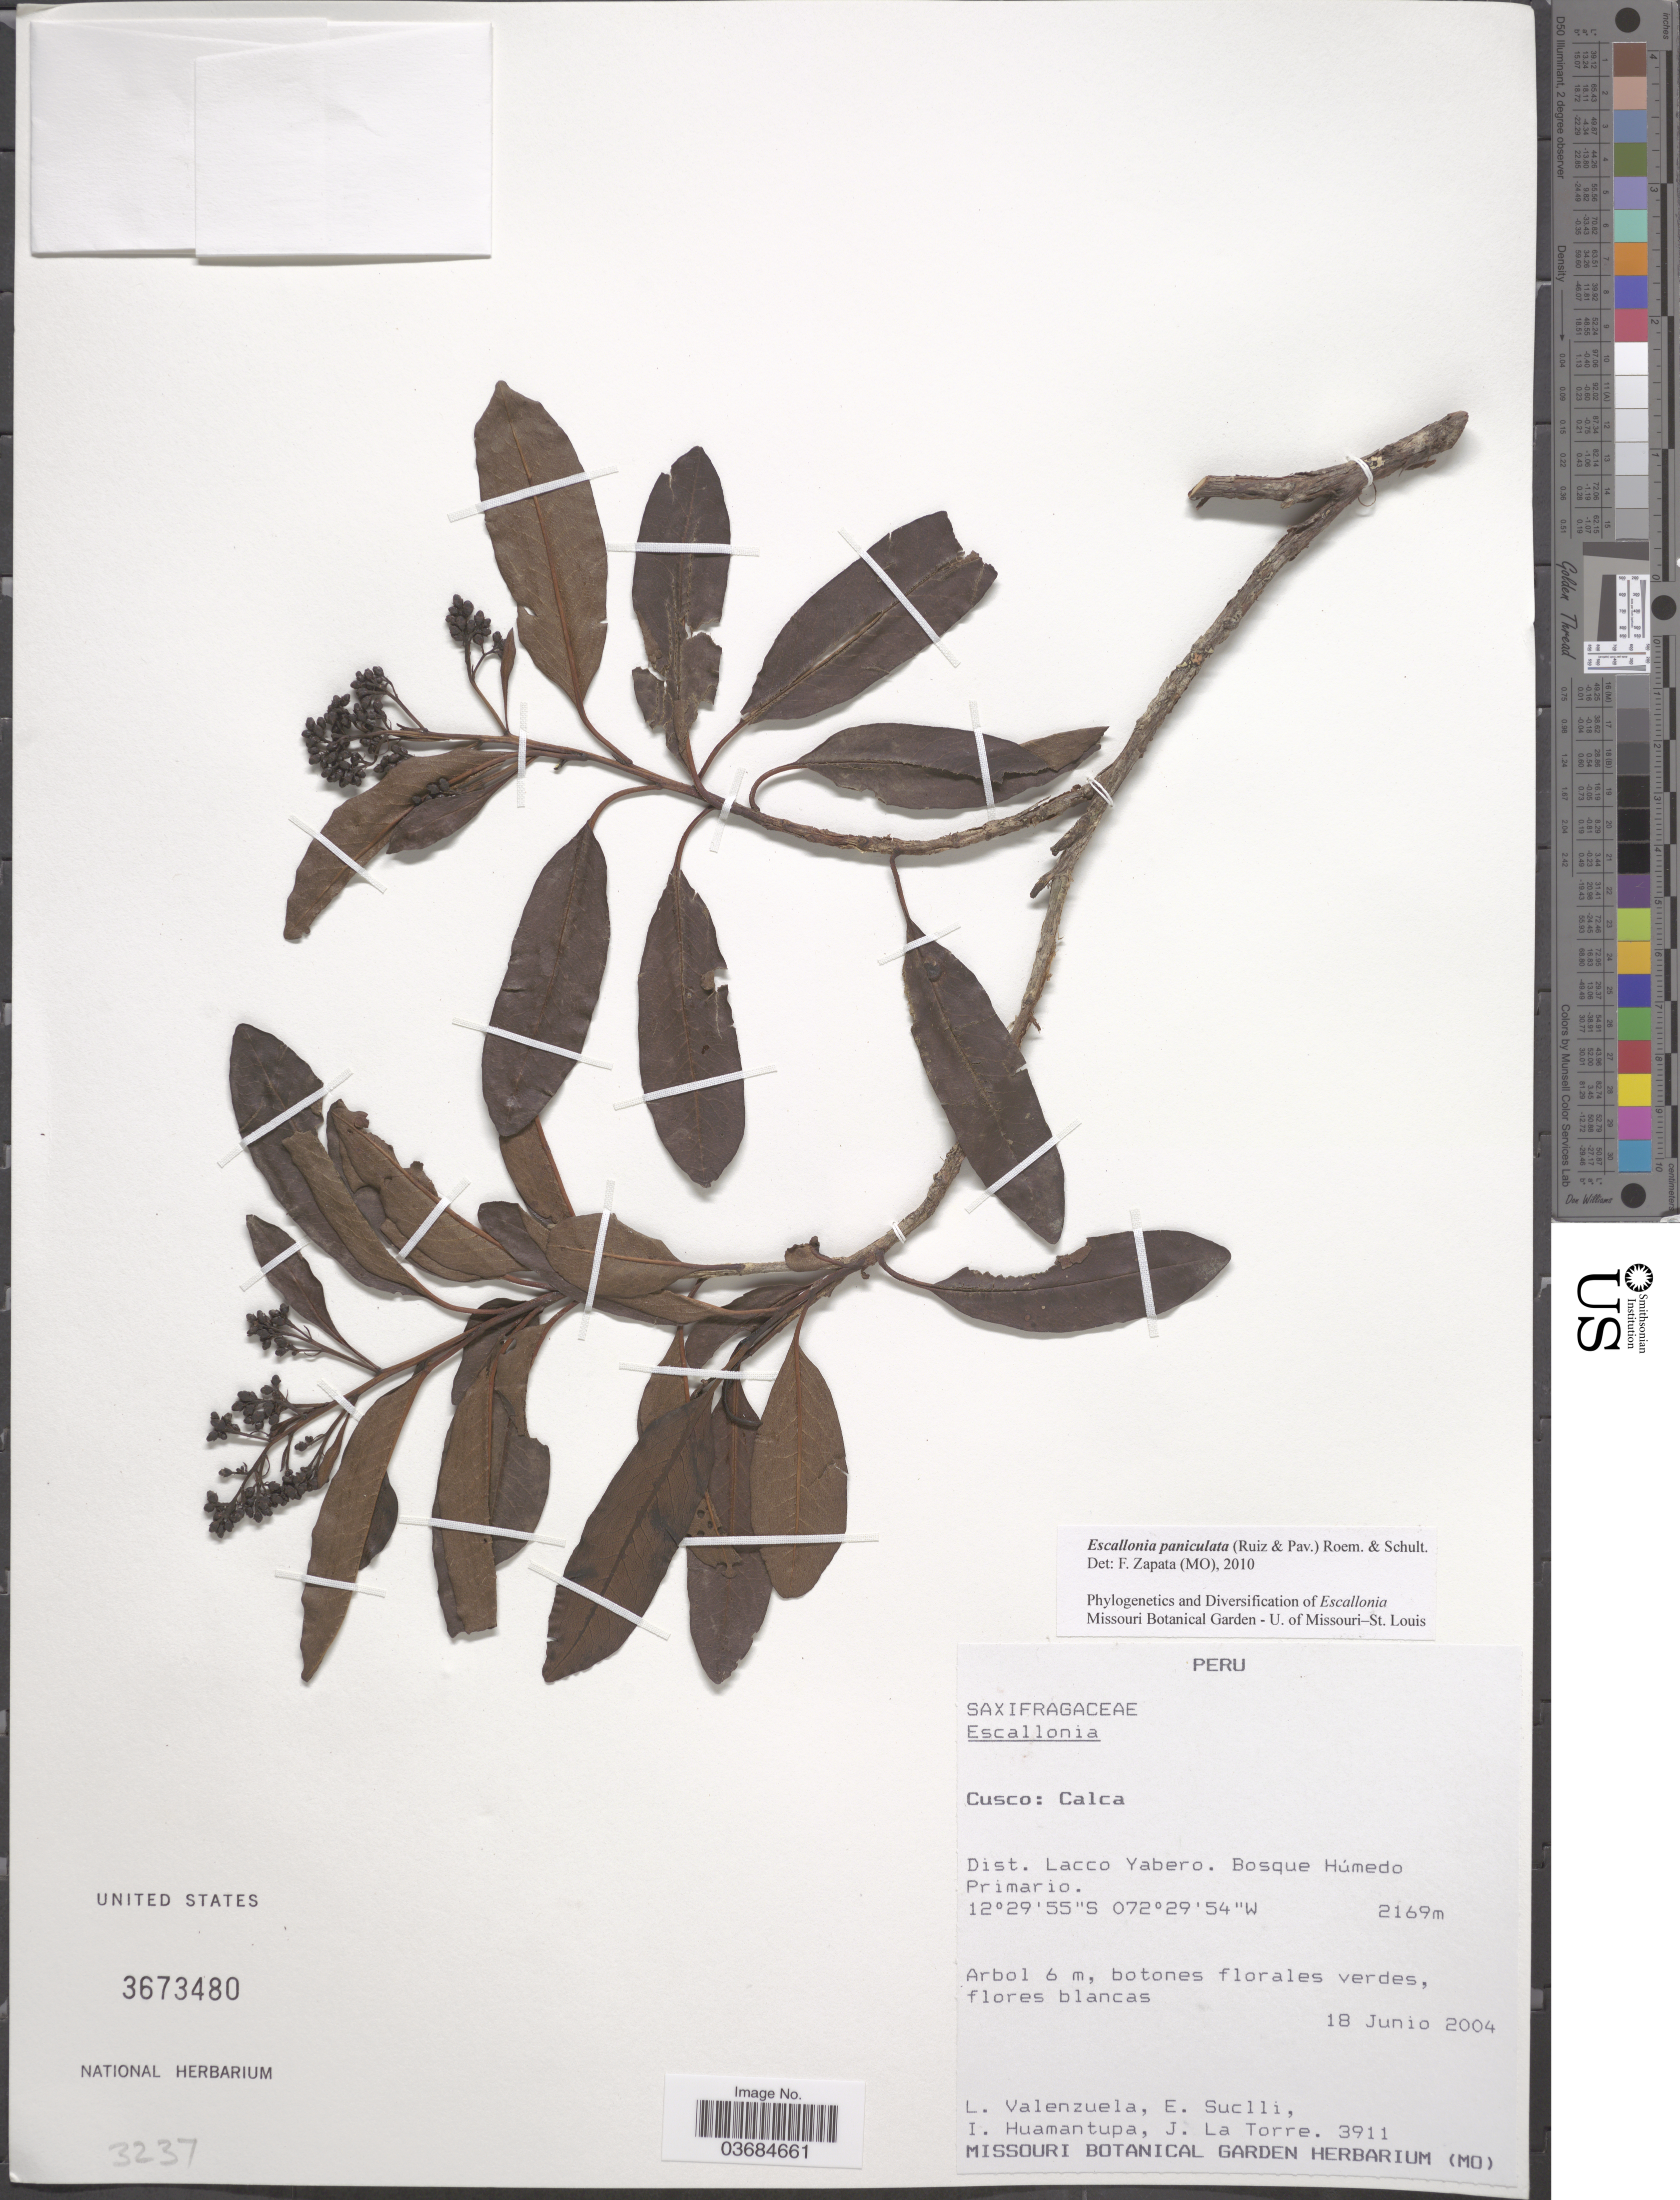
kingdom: Plantae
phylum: Tracheophyta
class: Magnoliopsida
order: Escalloniales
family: Escalloniaceae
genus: Escallonia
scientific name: Escallonia paniculata var. paniculata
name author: (Ruiz & Pav.) Roem. & Schult.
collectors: L. Valenzuela, E. Suclli, I. Huamantupa & J. La Torre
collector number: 3911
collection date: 2004-06-18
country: Peru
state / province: Cusco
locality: Calca. Dist. Lacco Yabero. Bosque Húmedo Primario.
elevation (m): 2169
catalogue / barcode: US 3673480